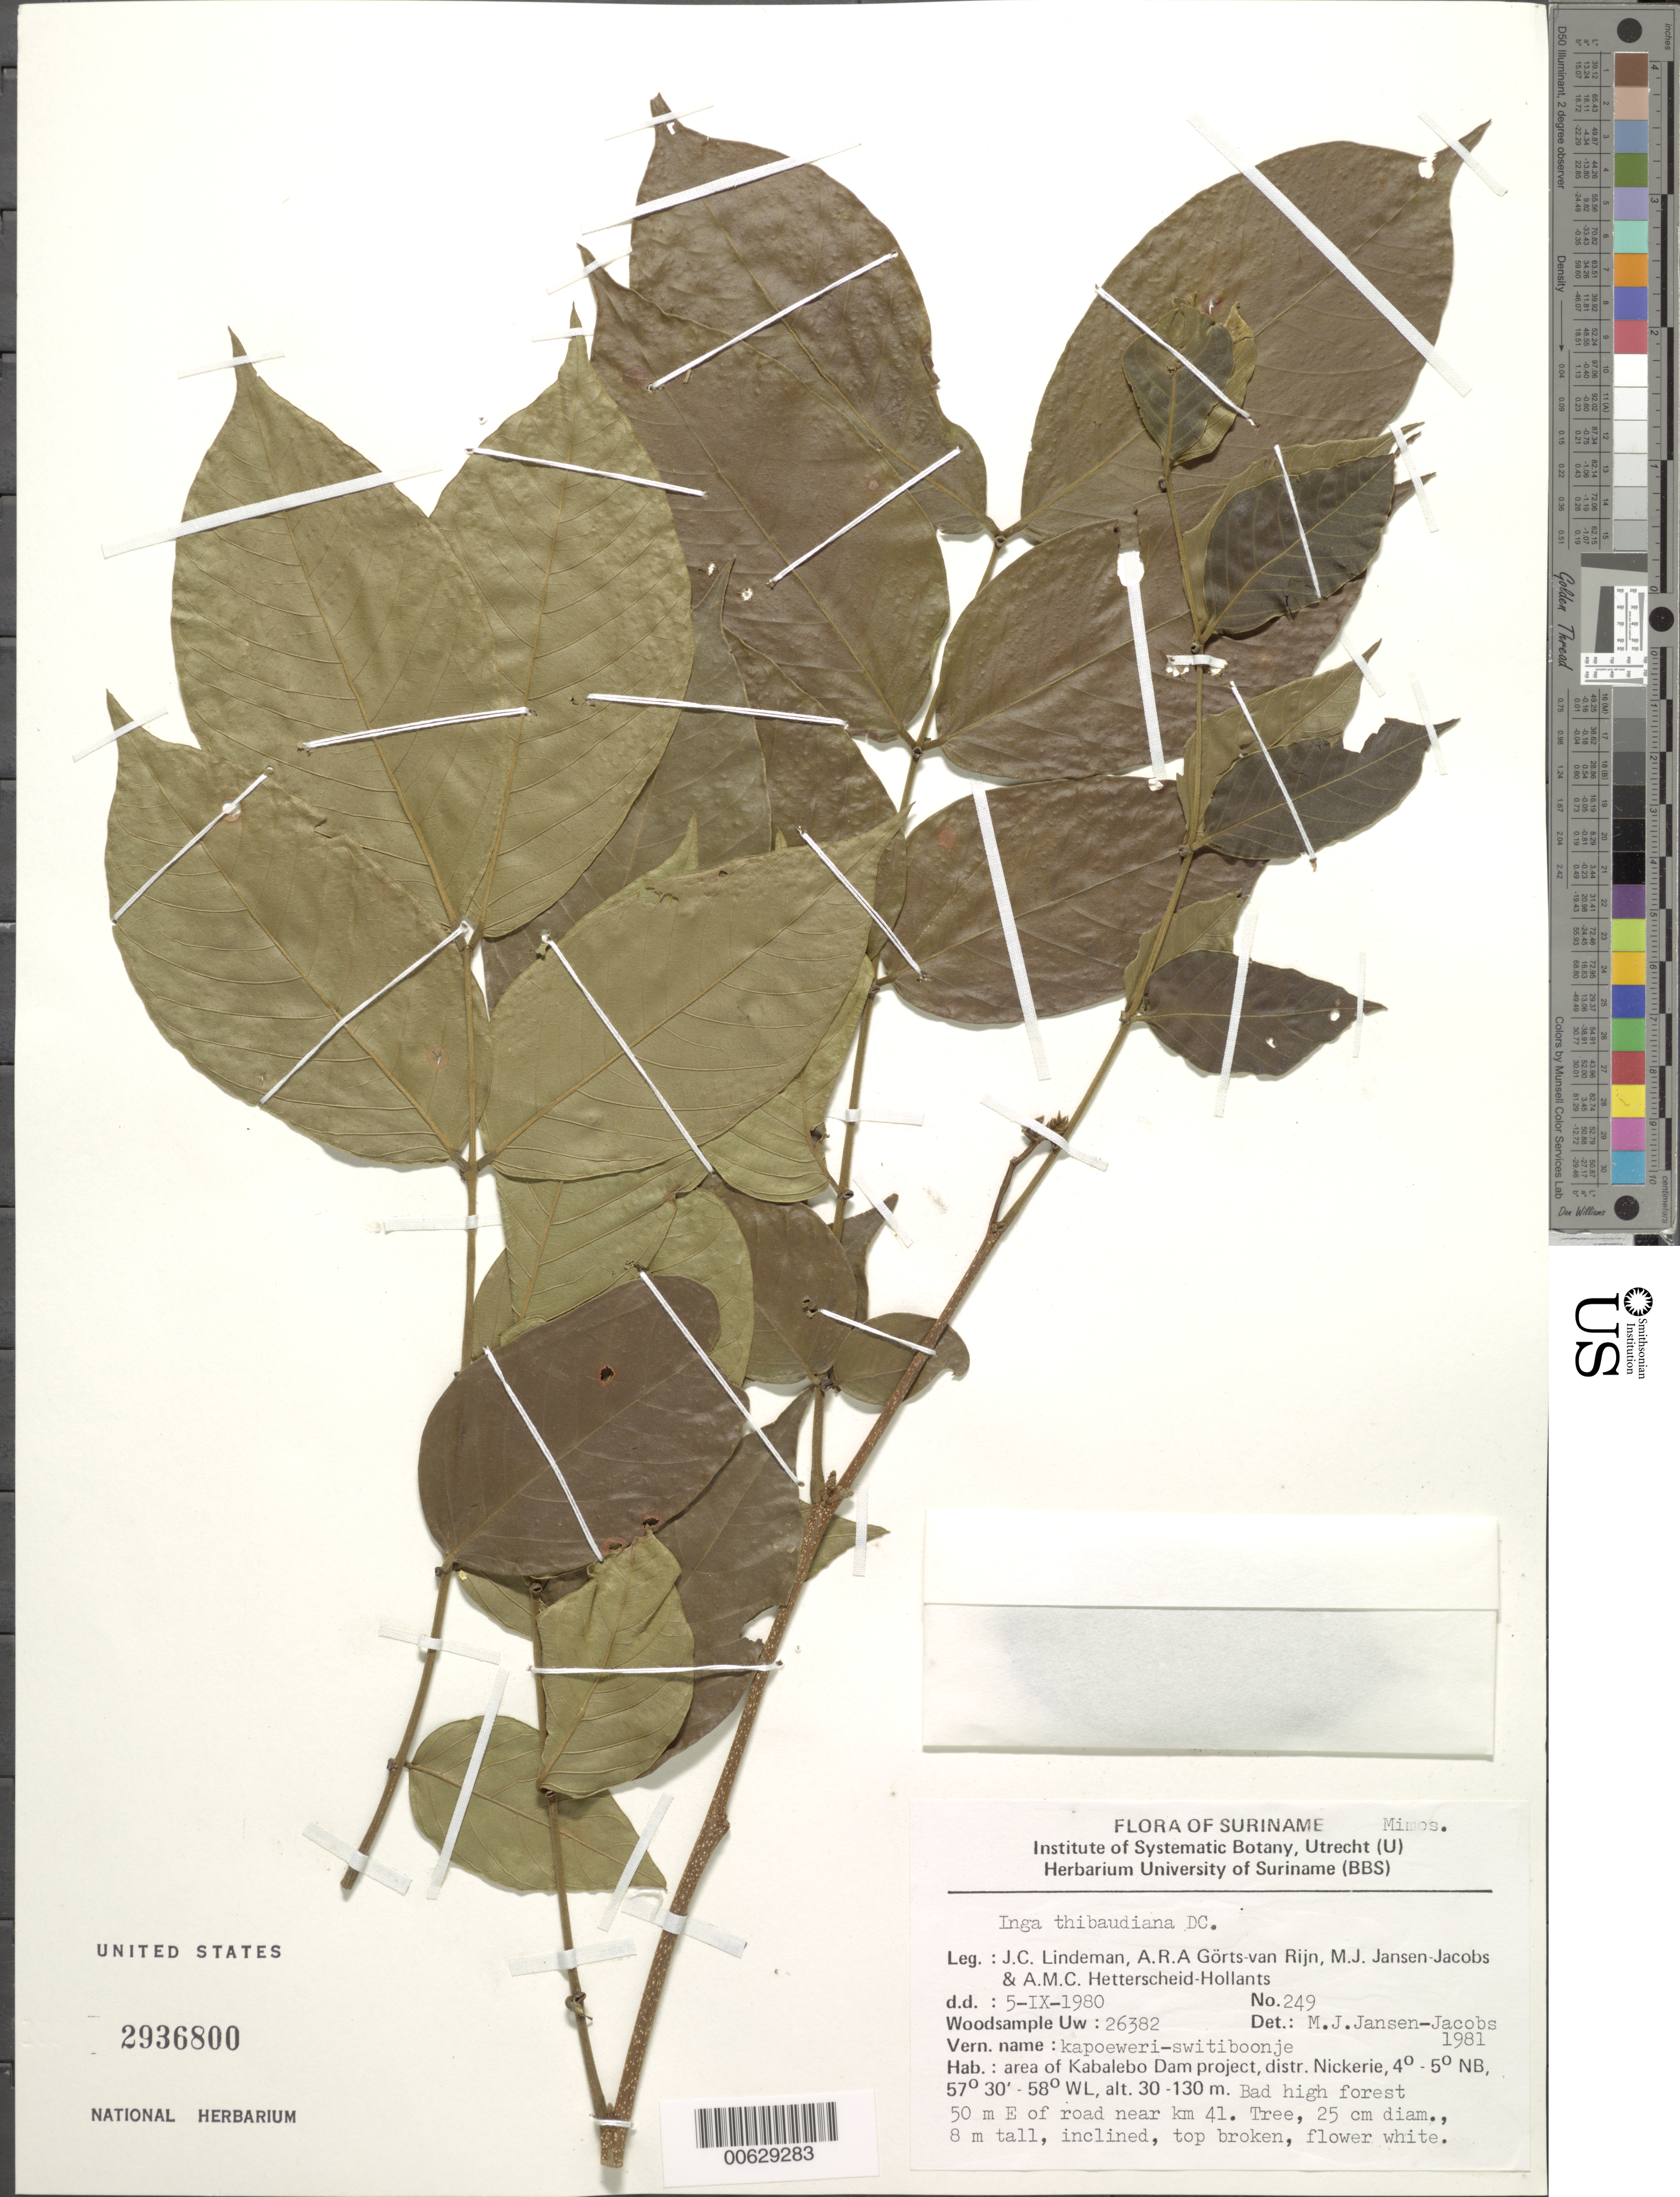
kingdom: Plantae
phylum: Tracheophyta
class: Magnoliopsida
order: Fabales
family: Fabaceae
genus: Inga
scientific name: Inga thibaudiana subsp. thibaudiana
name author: DC.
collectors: J. C. Lindeman, A. .R. A. Görts-van Rijn, M. J. Jansen-Jacobs & A. Hetterscheid-Hollants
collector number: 80 249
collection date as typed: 5-Sep-80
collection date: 1980-09-05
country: Suriname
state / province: Nickerie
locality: Kabalebo Dam project area, 50 m E of road near km 41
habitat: Bad high forest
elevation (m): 30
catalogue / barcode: US 2936800